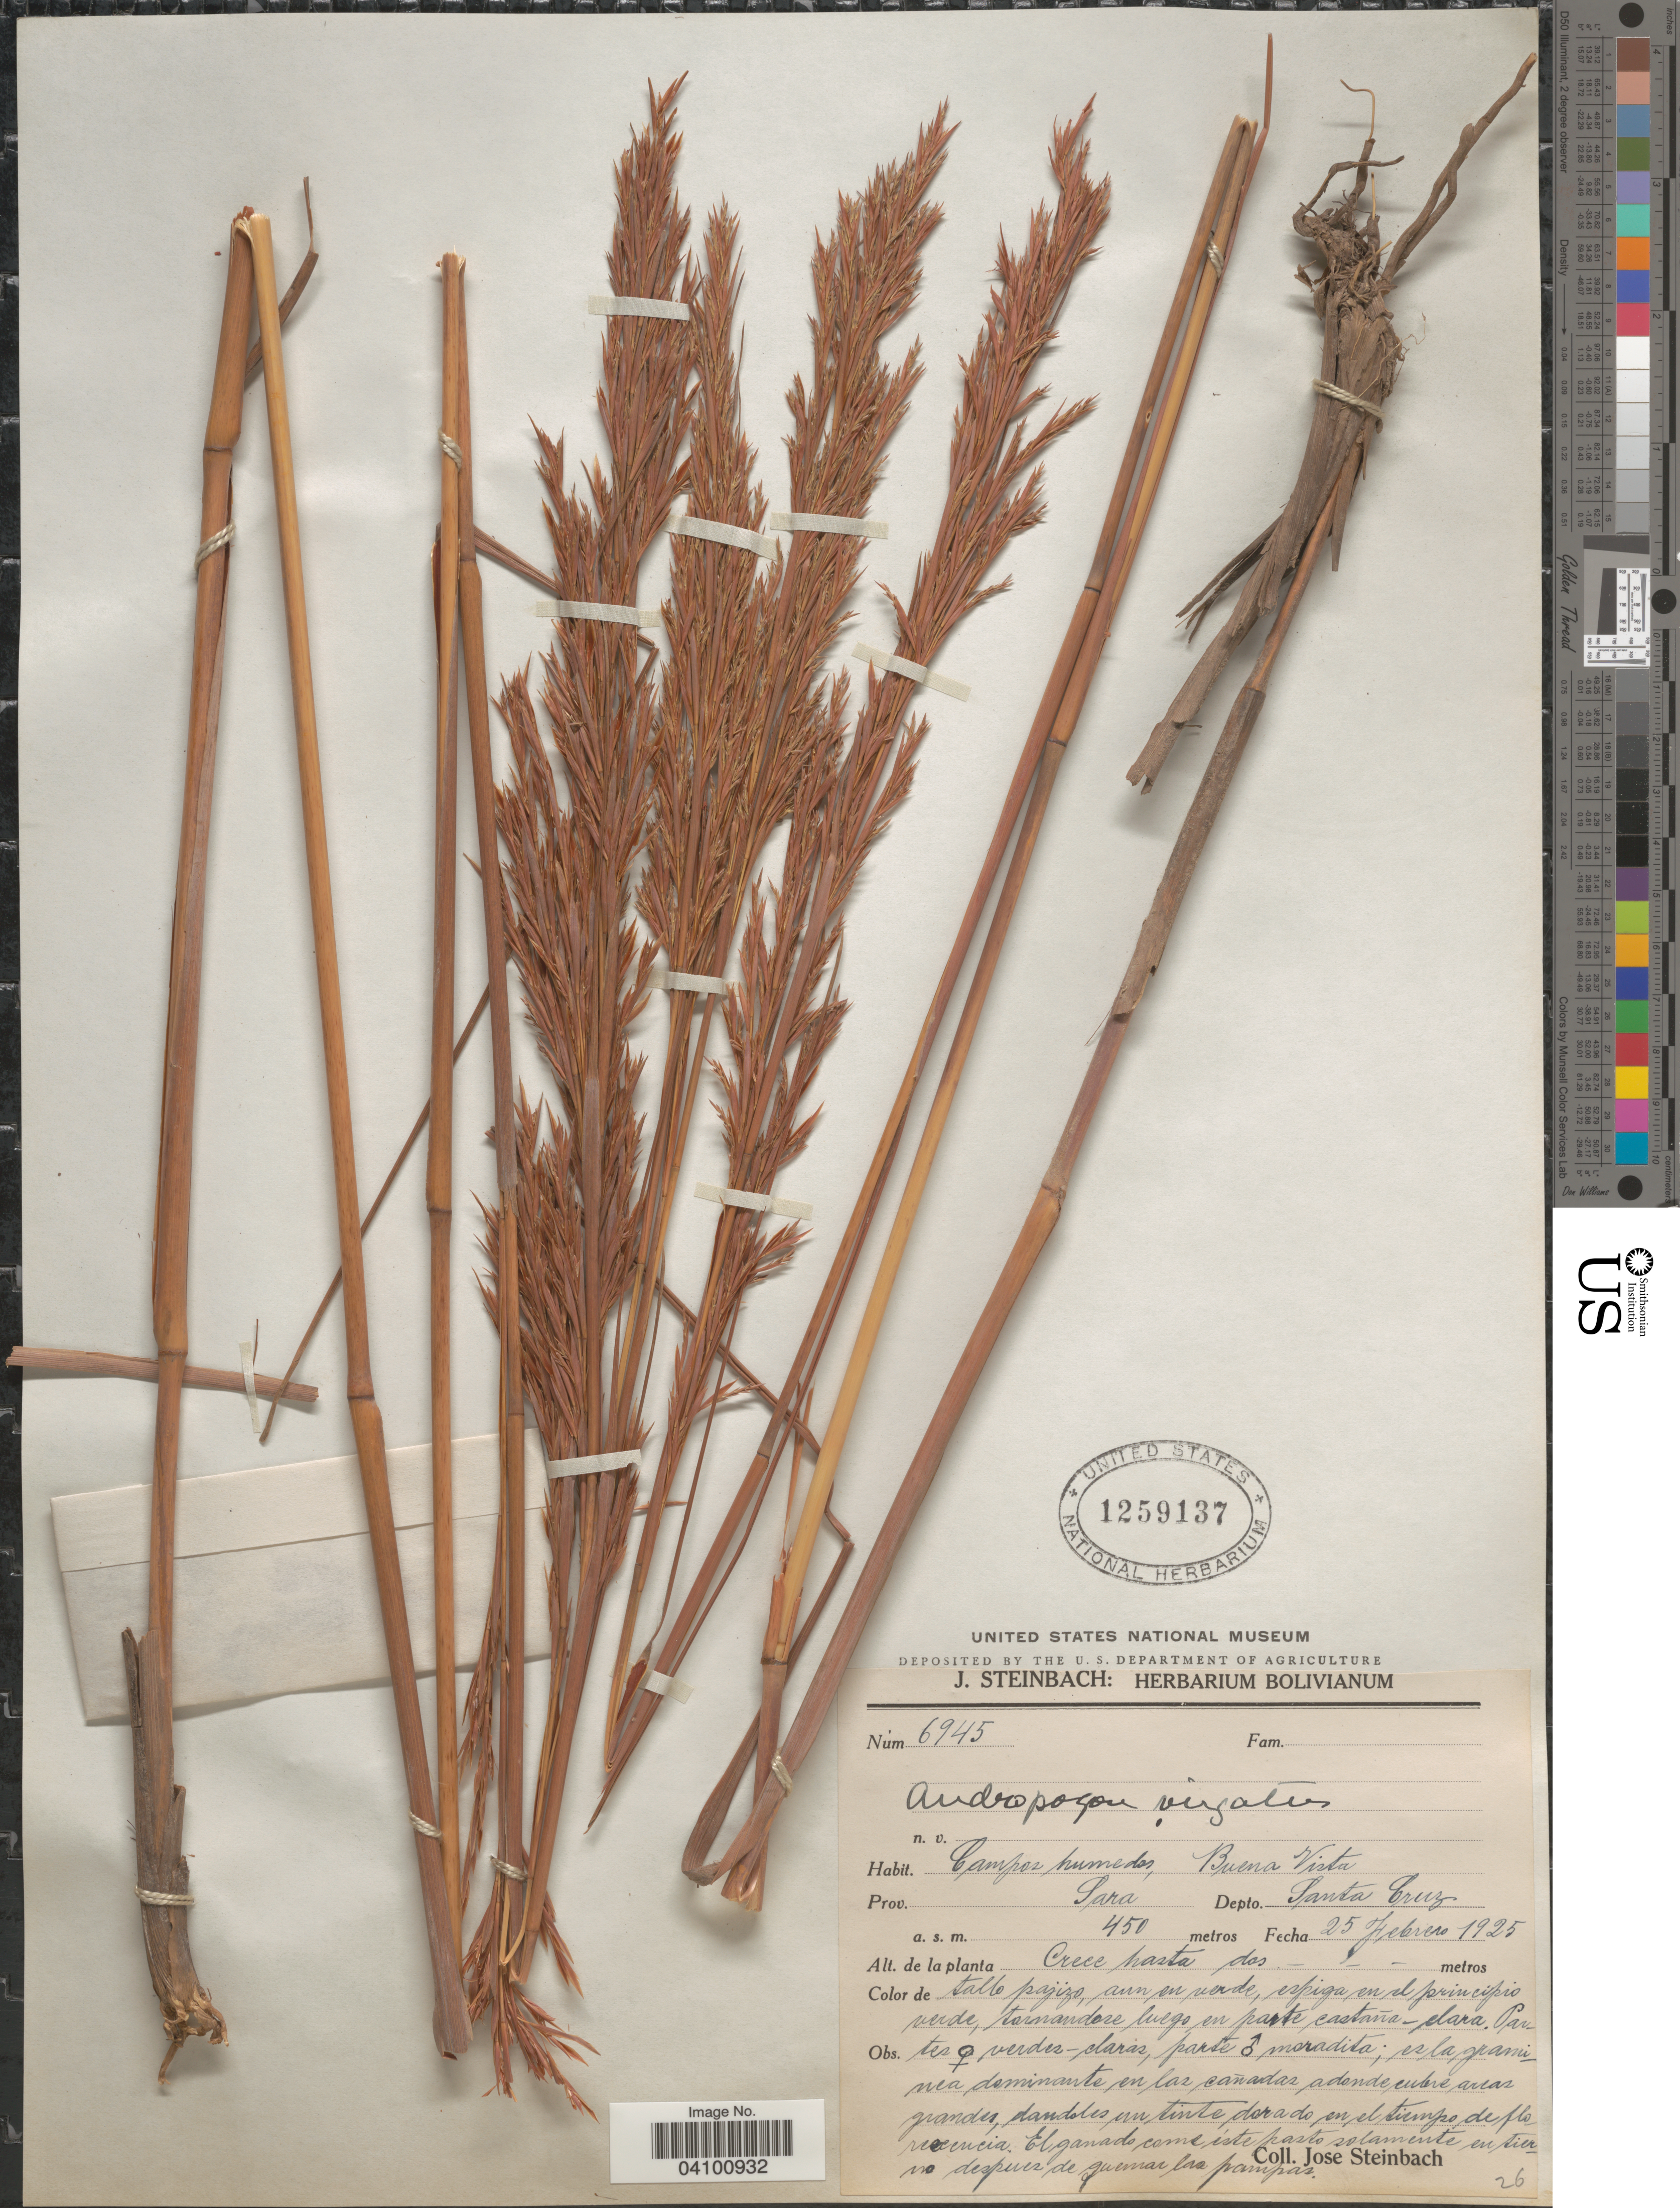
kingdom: Plantae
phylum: Tracheophyta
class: Liliopsida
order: Poales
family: Poaceae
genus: Andropogon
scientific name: Andropogon virgatus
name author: Desv. ex Ham.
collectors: J. Steinbach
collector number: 6945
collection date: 1925-02-25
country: Bolivia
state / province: Santa Cruz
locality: Campos humedos, Buena Vista. Prov. Sara. Depto. Santa Cruz.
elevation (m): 450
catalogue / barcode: US 1259137